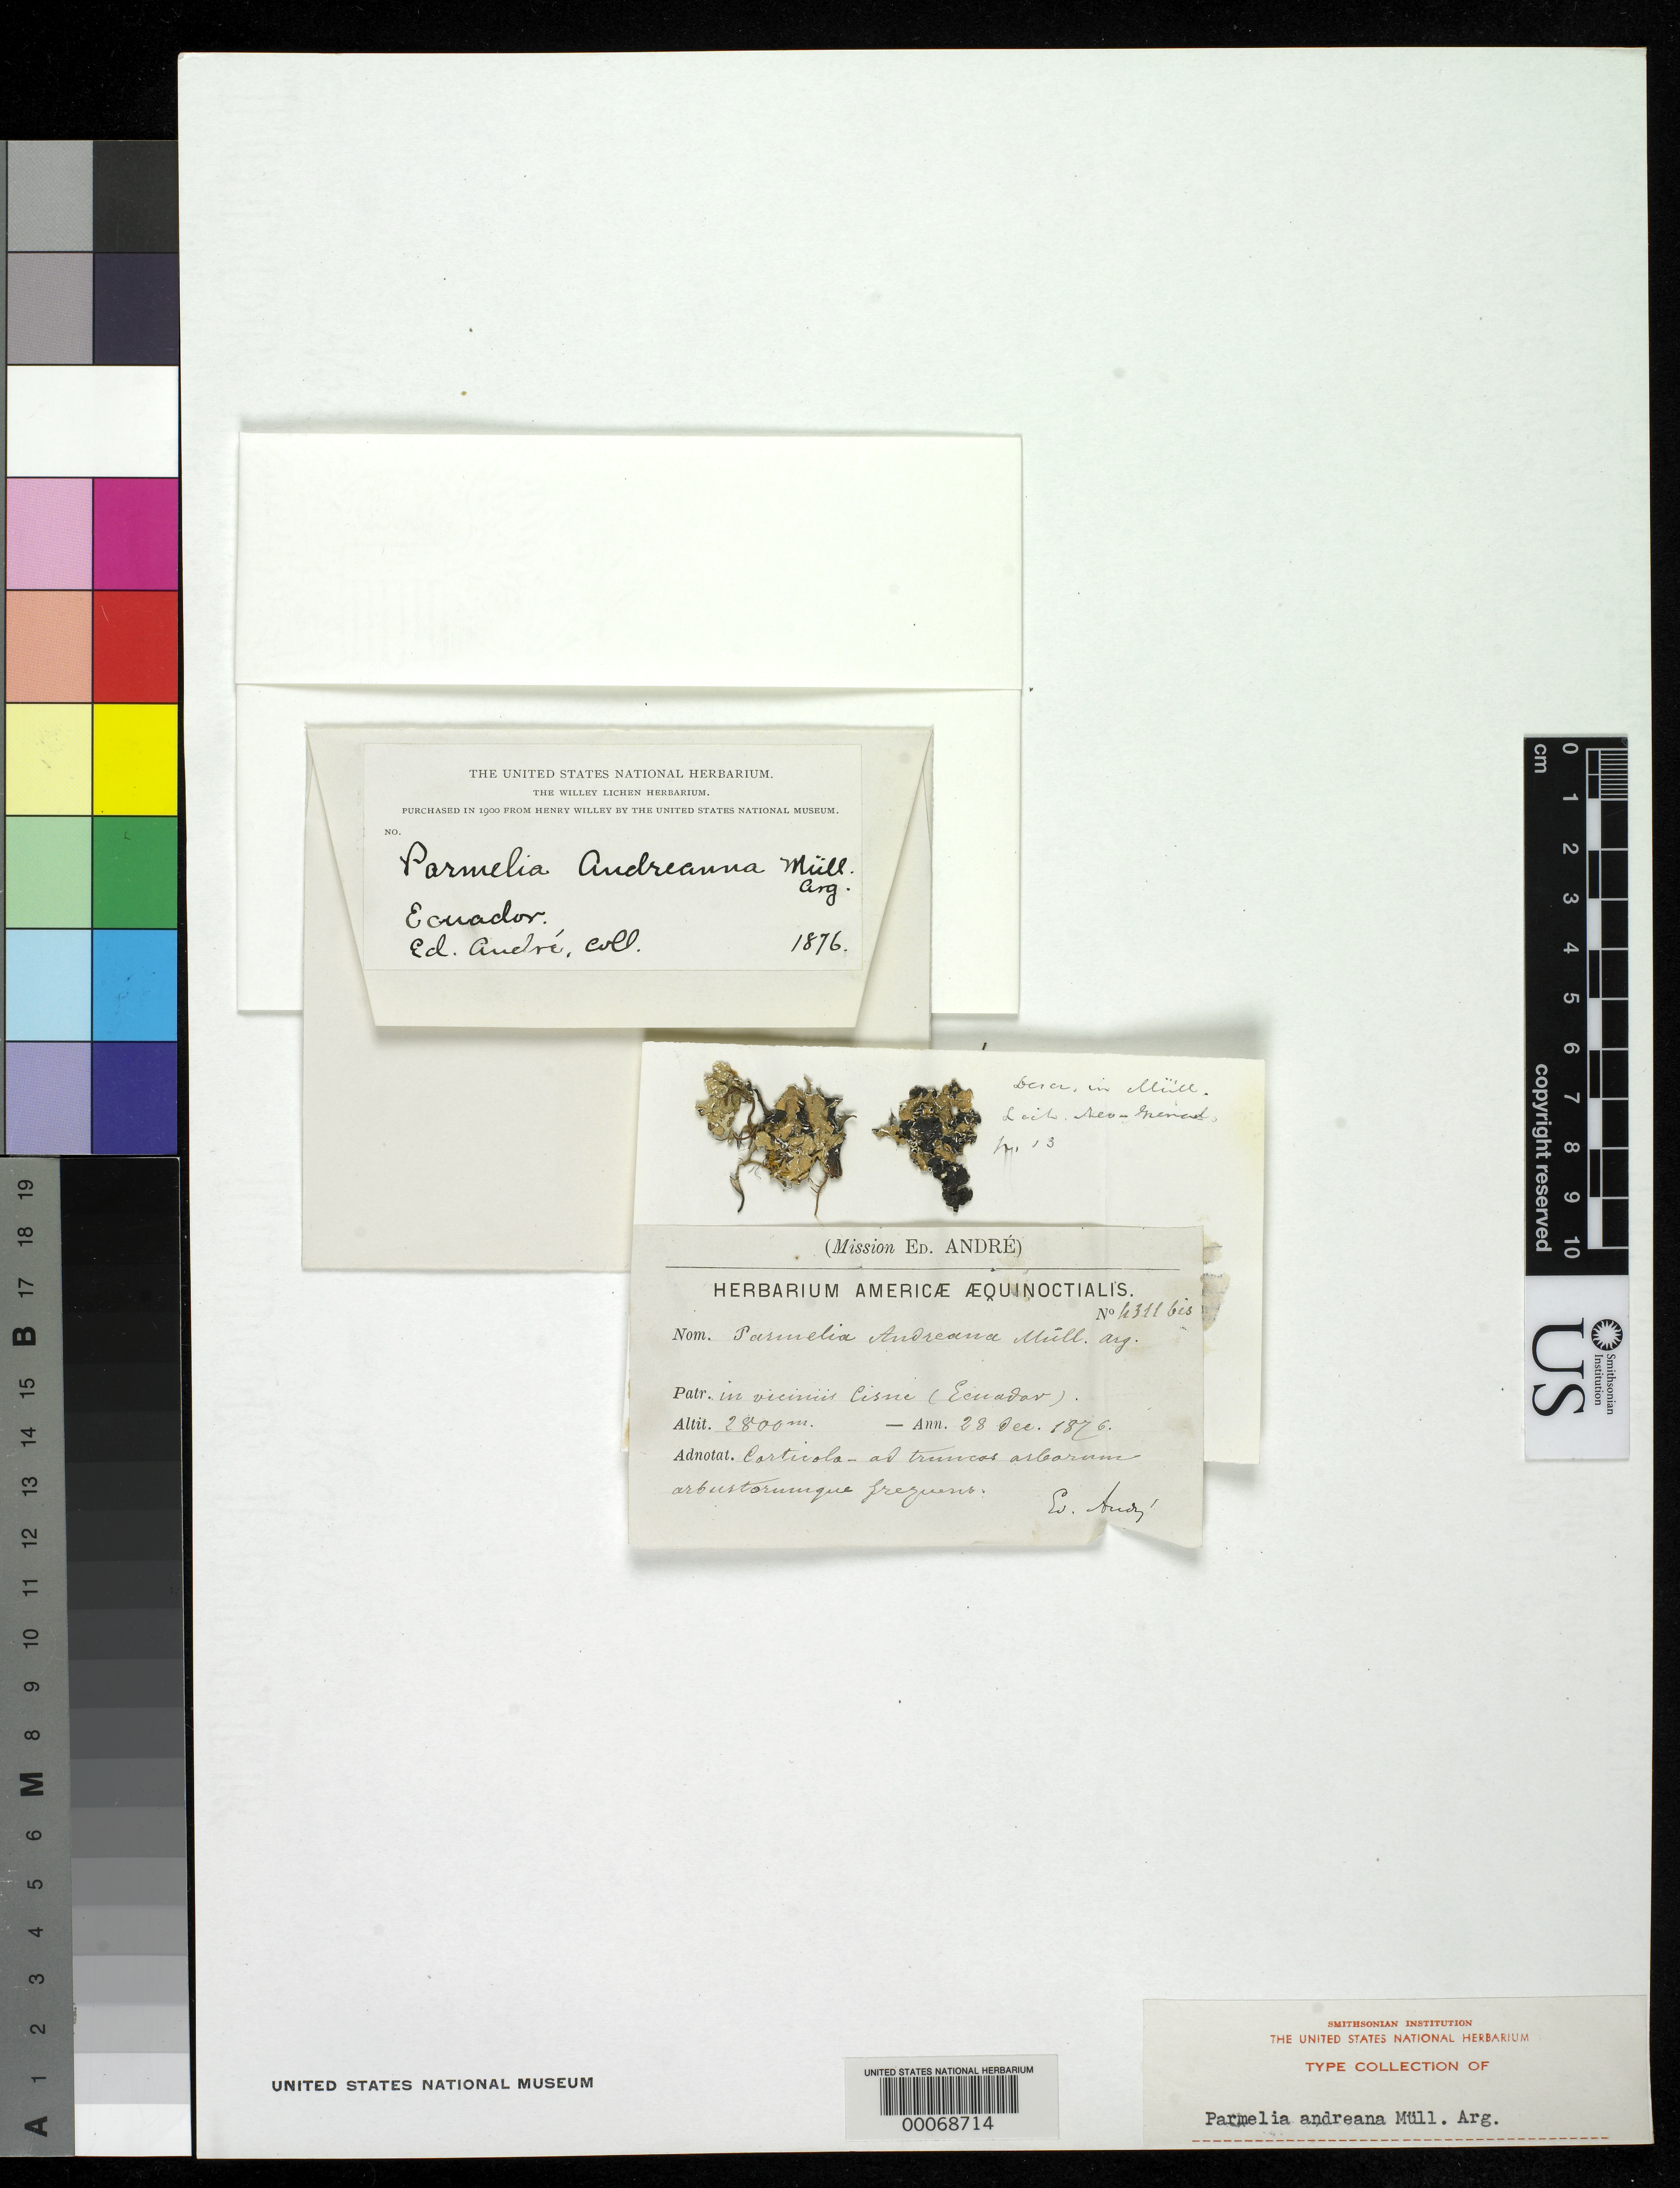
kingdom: Fungi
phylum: Ascomycota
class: Lecanoromycetes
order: Lecanorales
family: Parmeliaceae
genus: Parmelia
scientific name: Parmelia andreana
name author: Müll. Arg.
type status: Isolectotype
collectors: É. F. André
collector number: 4311 Bis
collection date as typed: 28 Dec 1876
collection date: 1876-12-28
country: Ecuador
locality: Vicinity of Cisne.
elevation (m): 2800